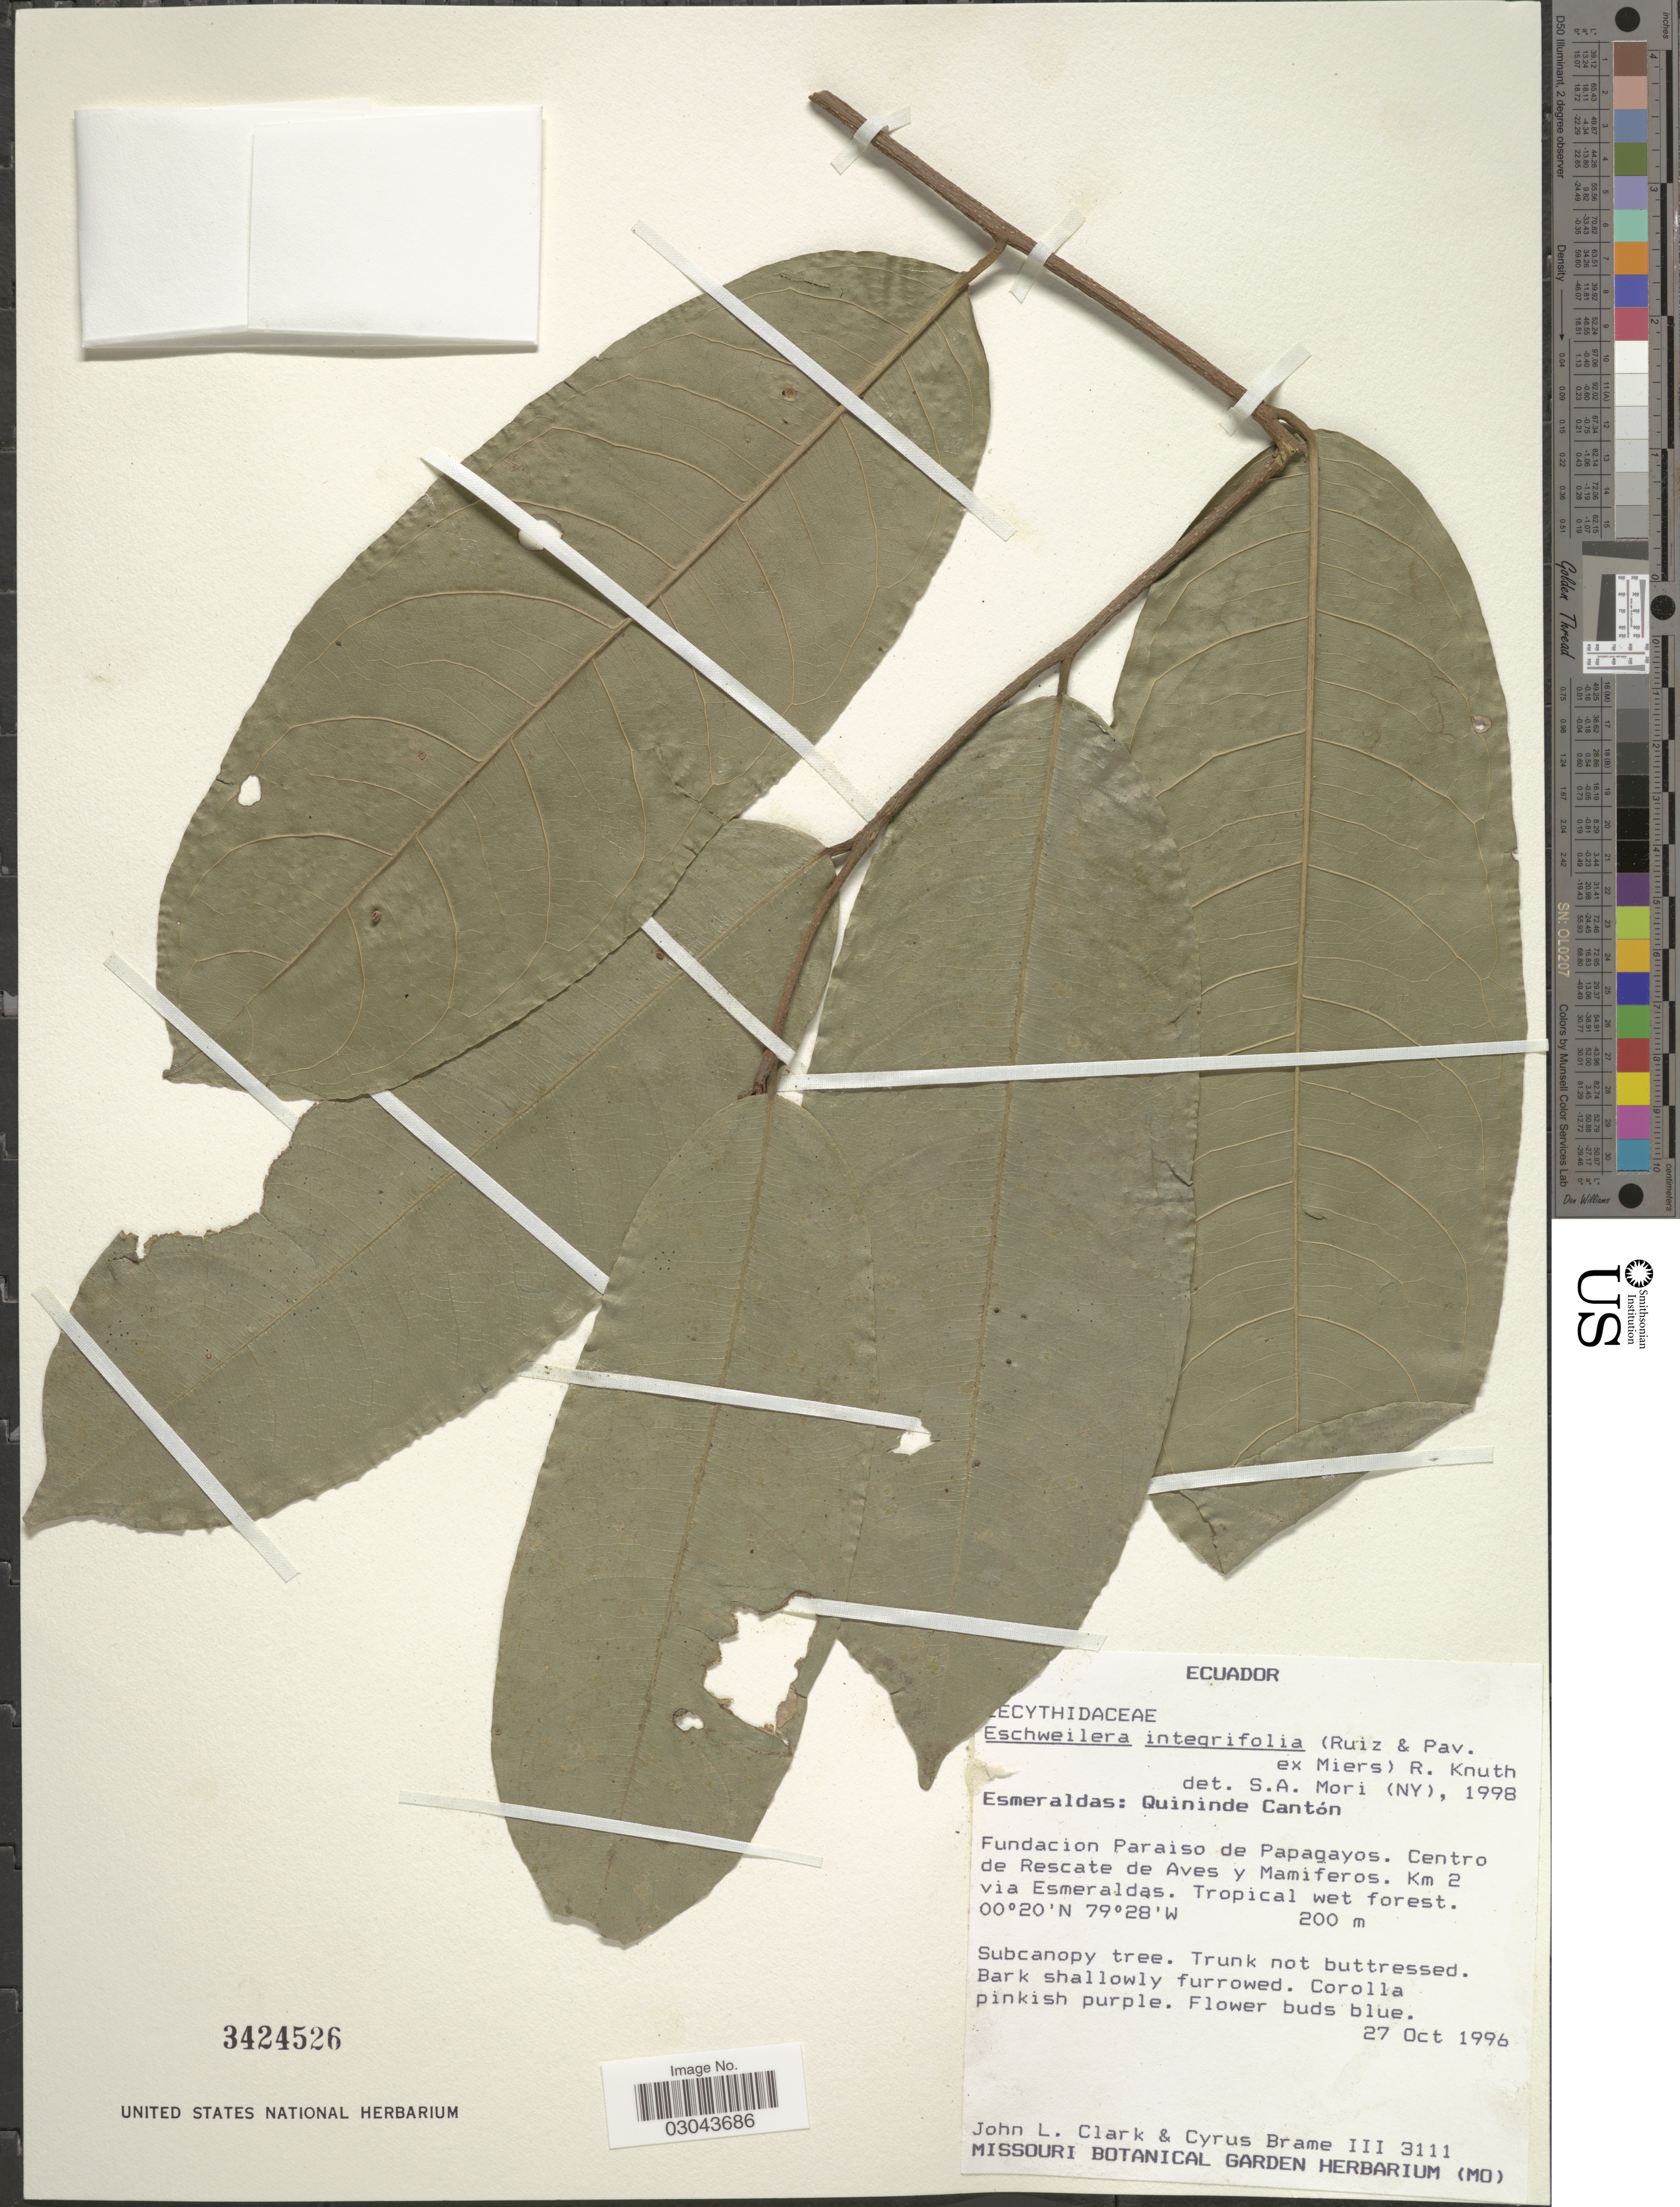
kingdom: Plantae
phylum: Tracheophyta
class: Magnoliopsida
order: Ericales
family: Lecythidaceae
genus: Eschweilera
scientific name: Eschweilera integrifolia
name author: (Ruiz & Pav. ex Miers) R. Knuth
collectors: J. L. Clark & C. Brame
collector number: III3111?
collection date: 1996-10-27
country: Ecuador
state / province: Esmeraldas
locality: Quininde Cantón. Fundacion Paraiso de Papagayos. Centro de Rescate de Aves y Mamiferos. Km 2 via Esmeraldas.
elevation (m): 200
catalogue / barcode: US 3424526